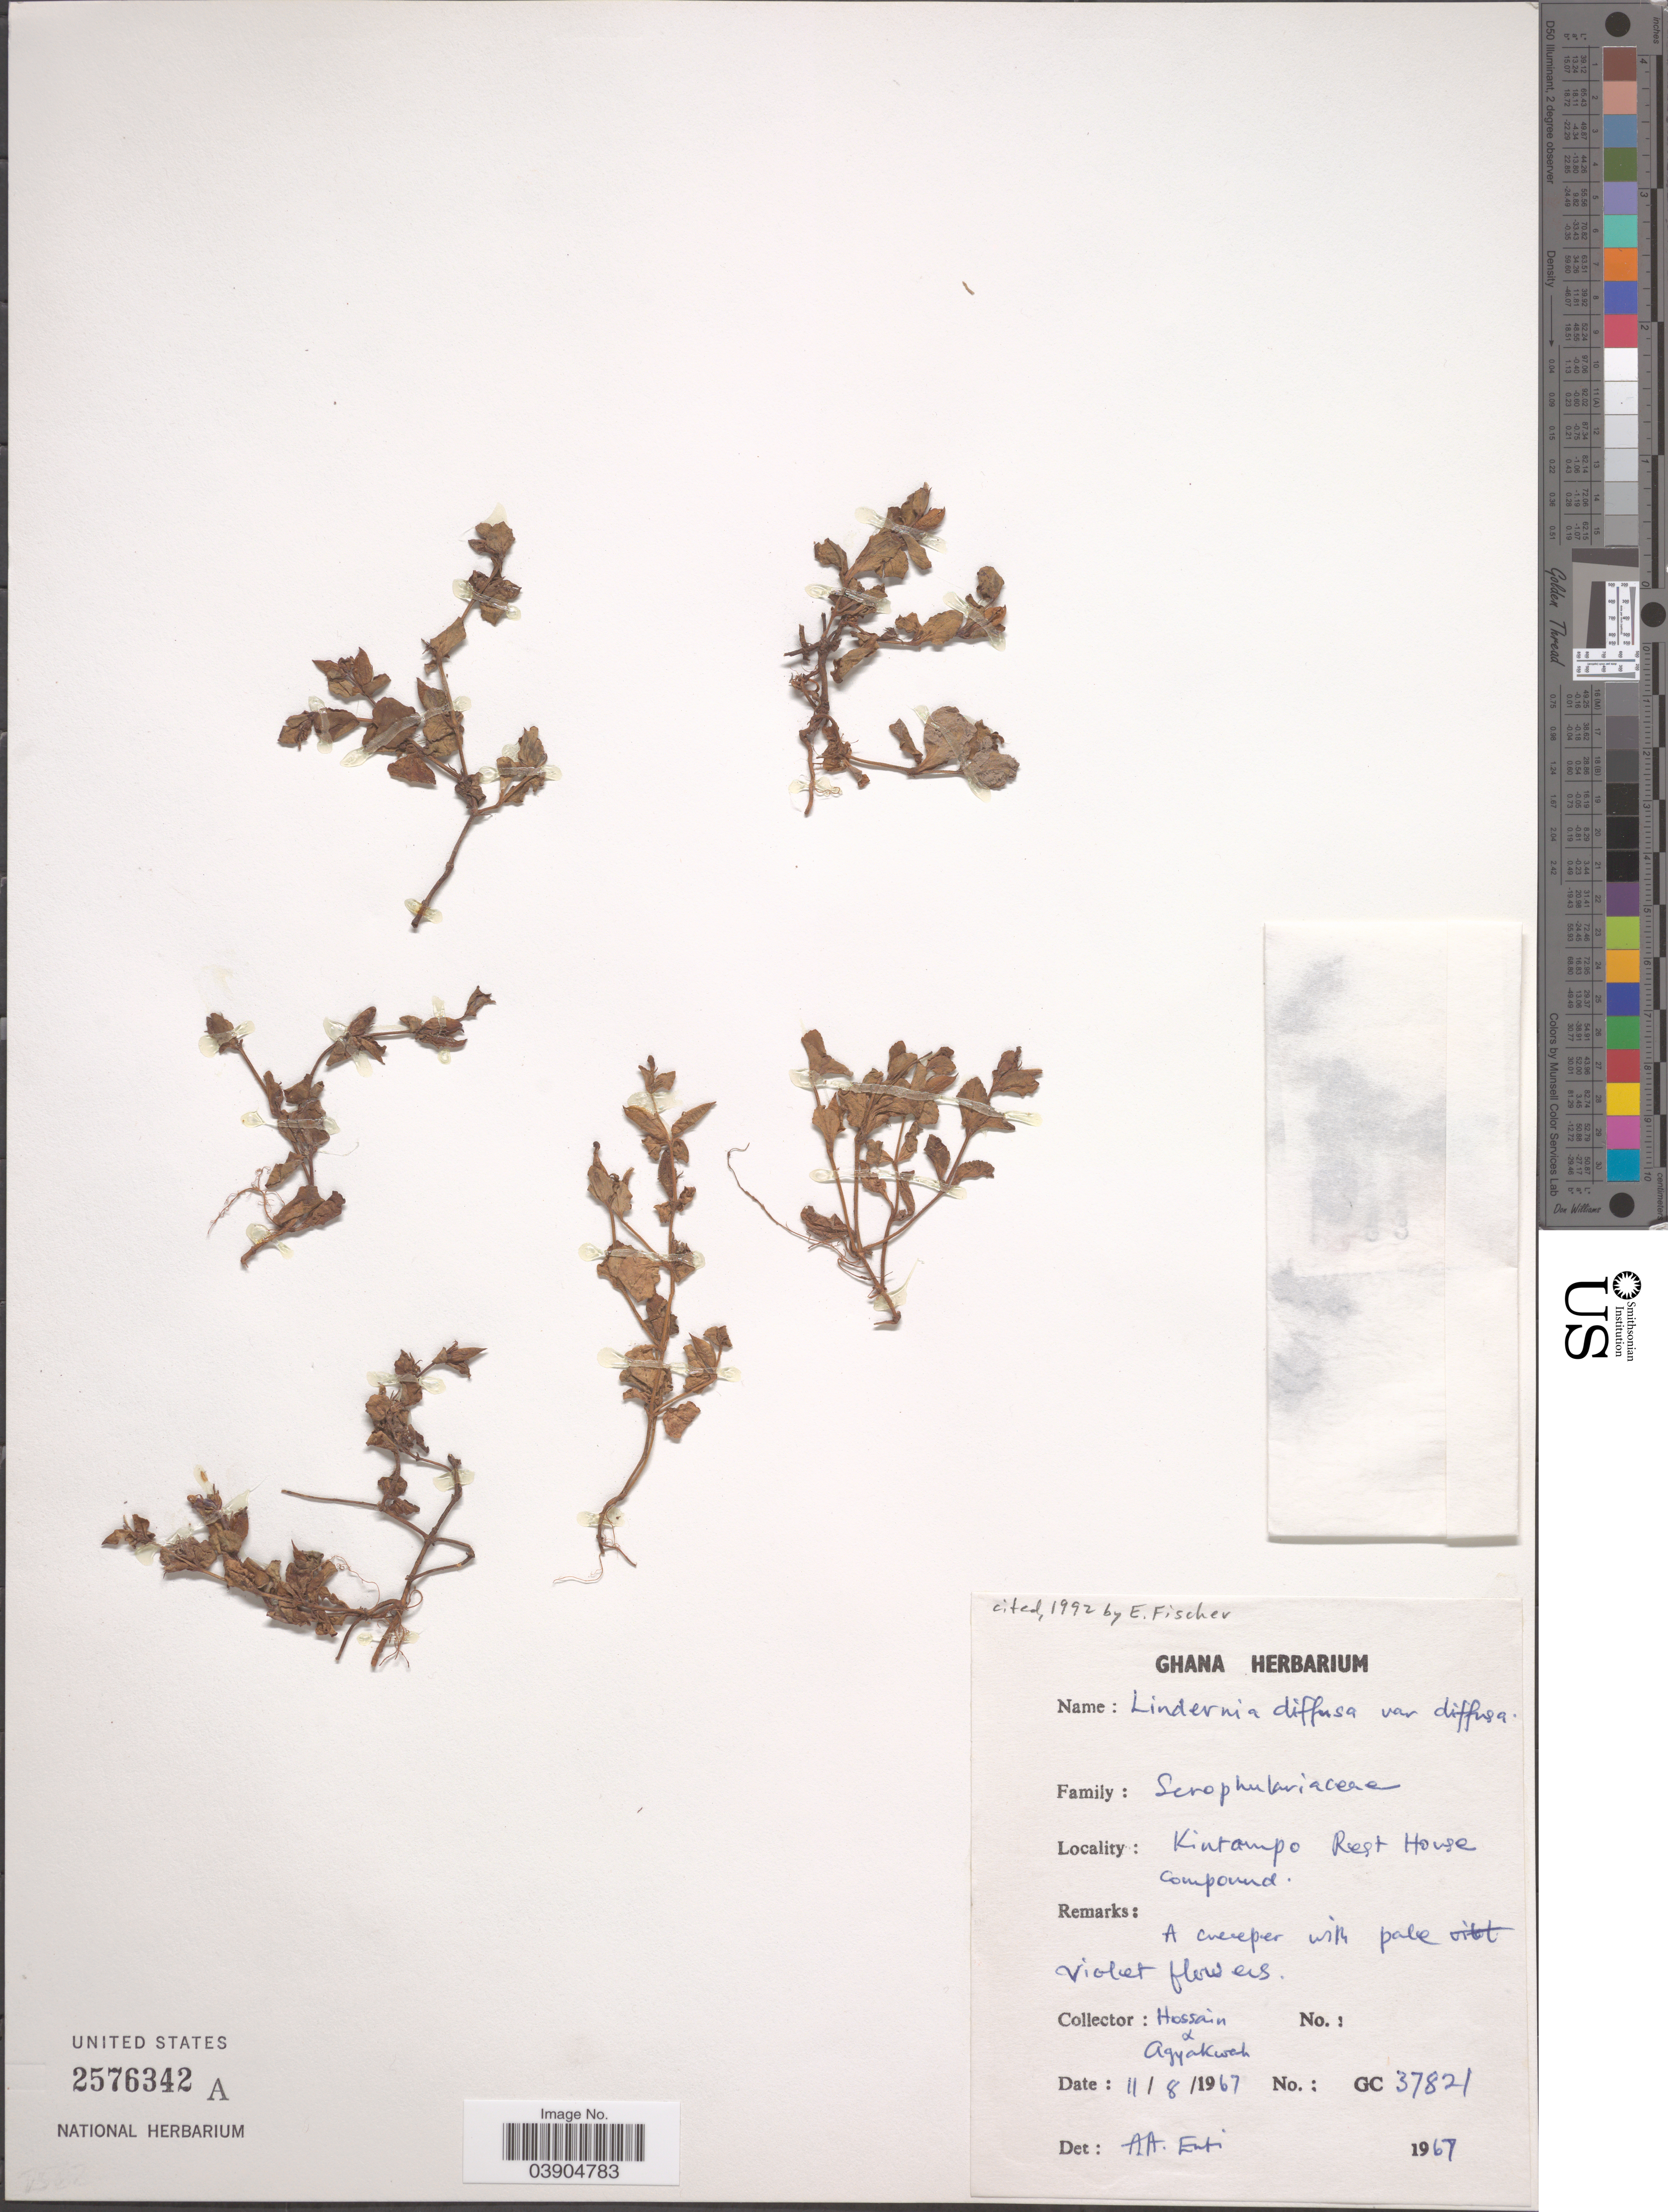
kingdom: Plantae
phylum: Tracheophyta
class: Magnoliopsida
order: Lamiales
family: Linderniaceae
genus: Lindernia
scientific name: Lindernia diffusa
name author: (L.) Wettst.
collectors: Hossain & Agyakwah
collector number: GC 37821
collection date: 1967-08-11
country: Ghana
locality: Kintampo Rest House Compound.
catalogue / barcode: US 2576342A